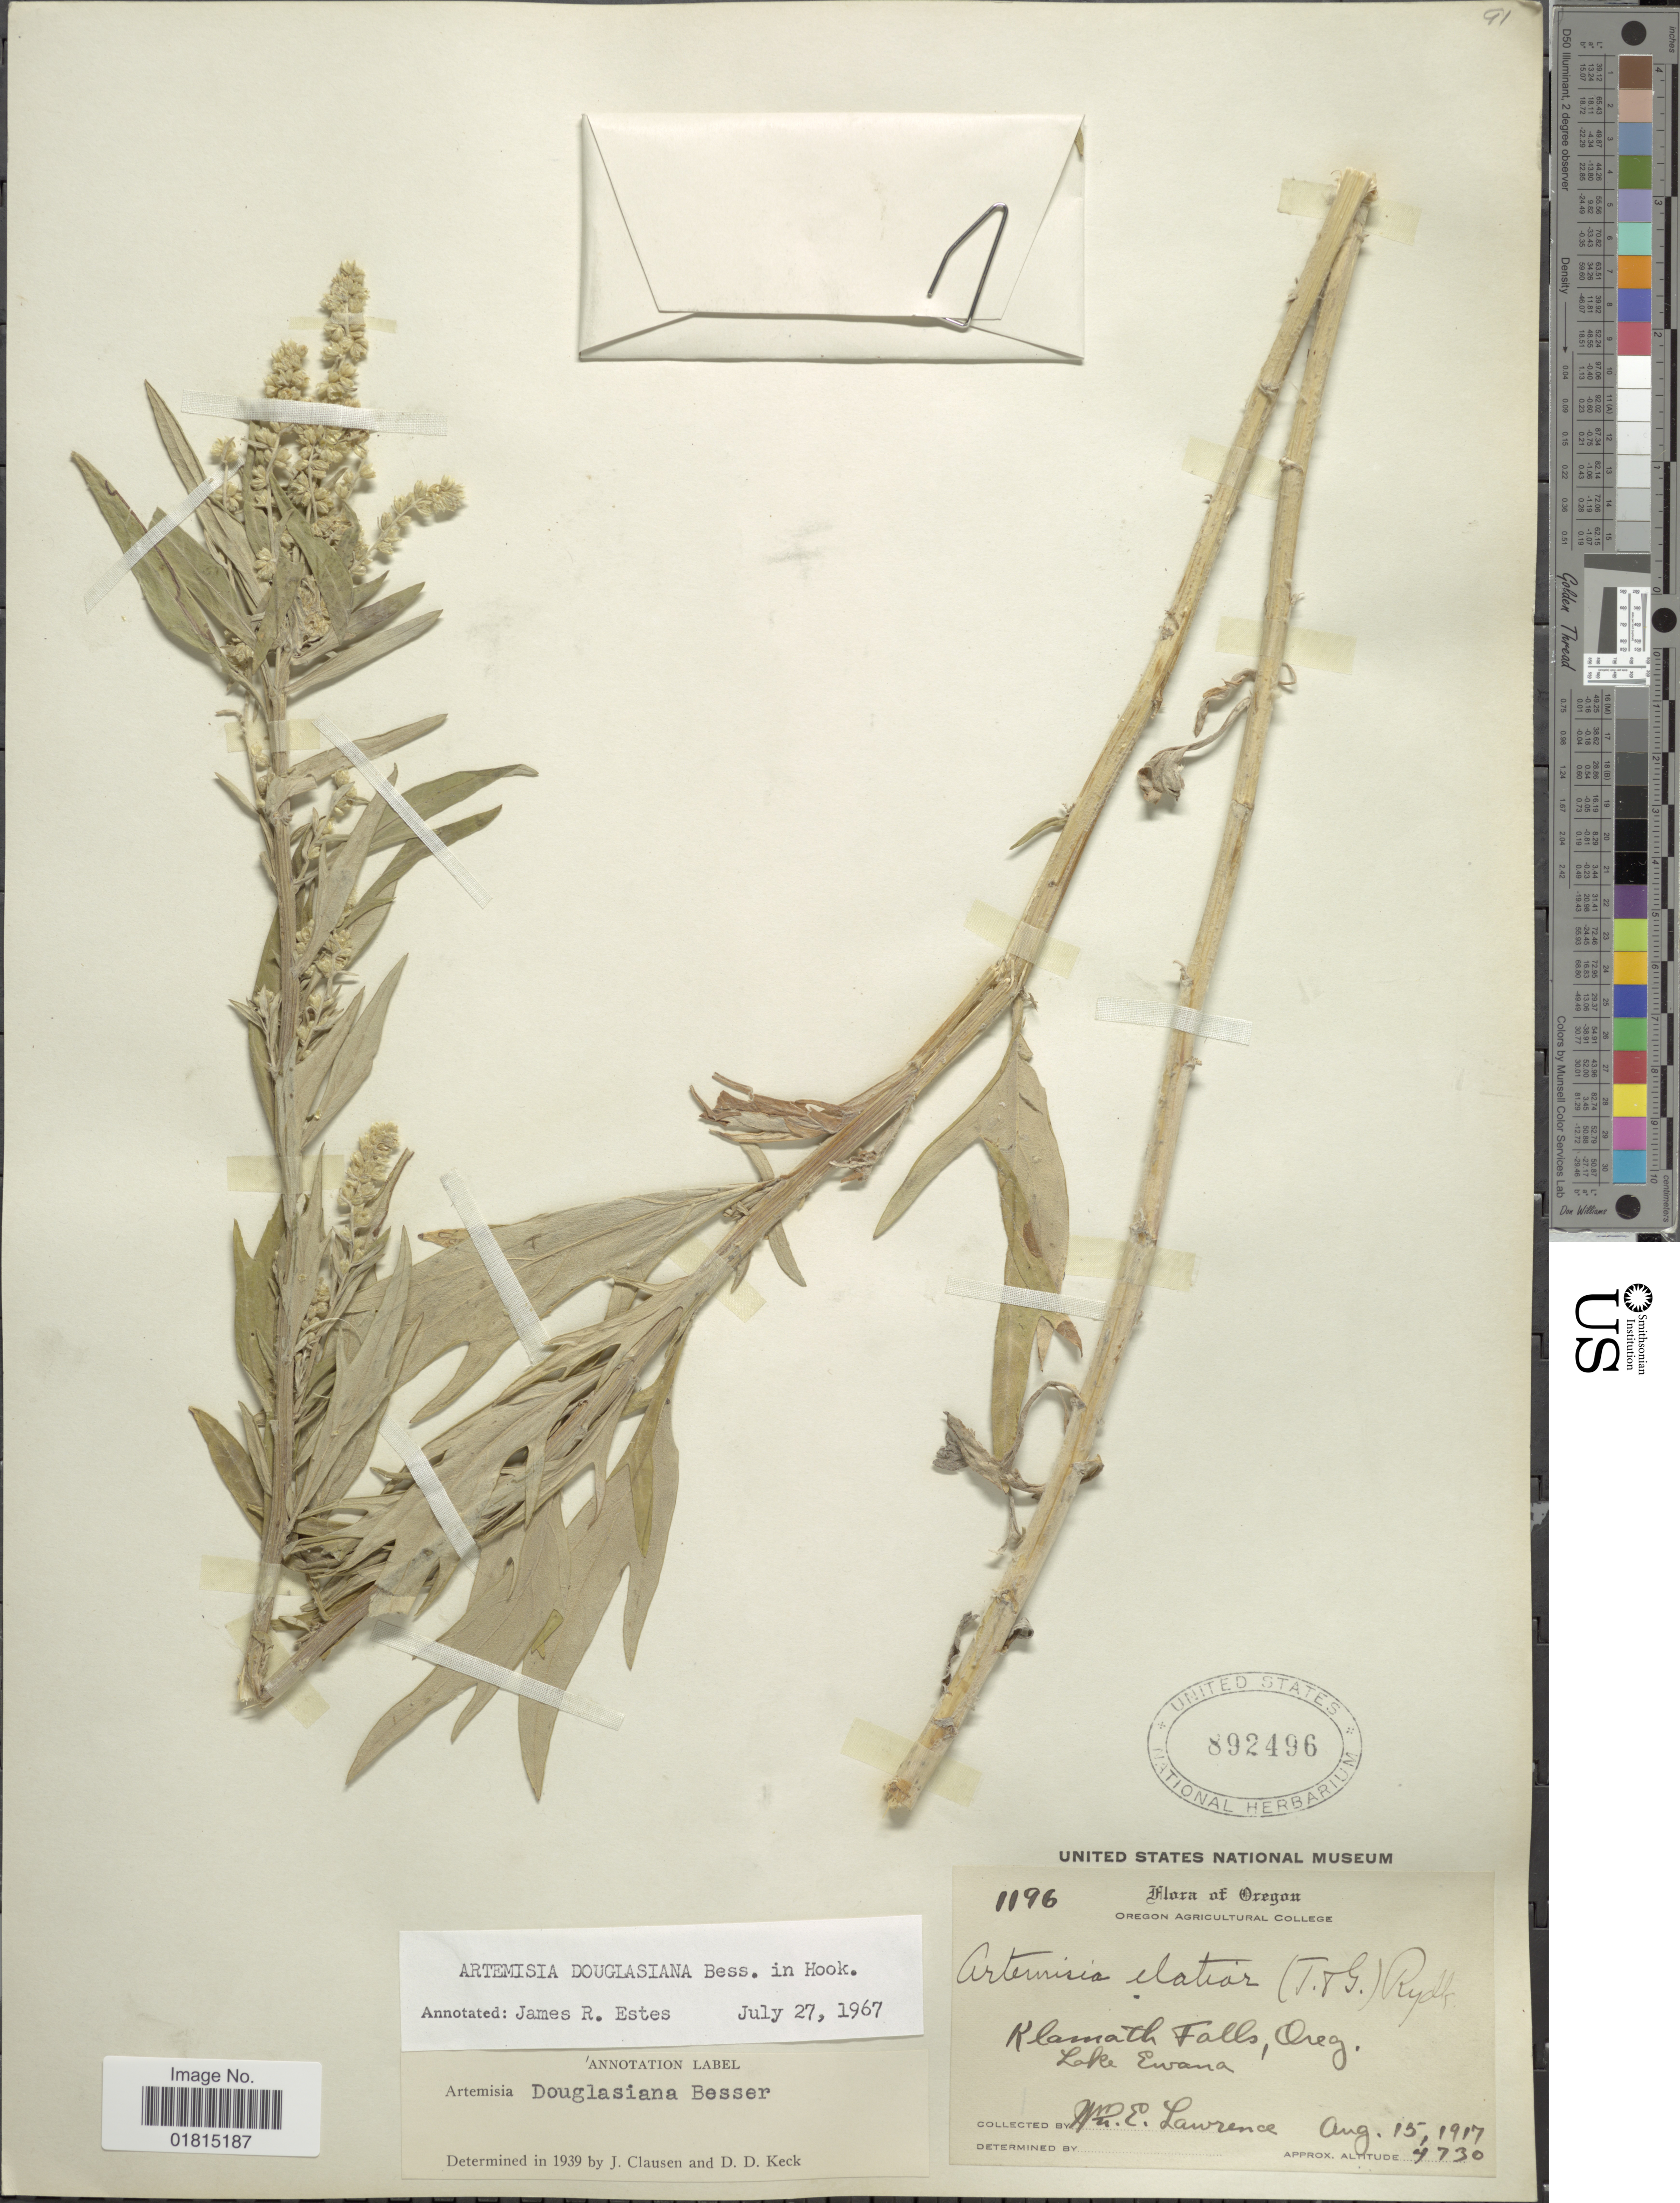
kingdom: Plantae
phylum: Tracheophyta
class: Magnoliopsida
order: Asterales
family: Asteraceae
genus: Artemisia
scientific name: Artemisia douglasiana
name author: Besser ex Hook.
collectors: W. Lawrence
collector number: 1196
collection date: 1917-08-15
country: United States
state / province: Oregon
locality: Klamath Falls, Oreg. Lake Ewana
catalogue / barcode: US 892496